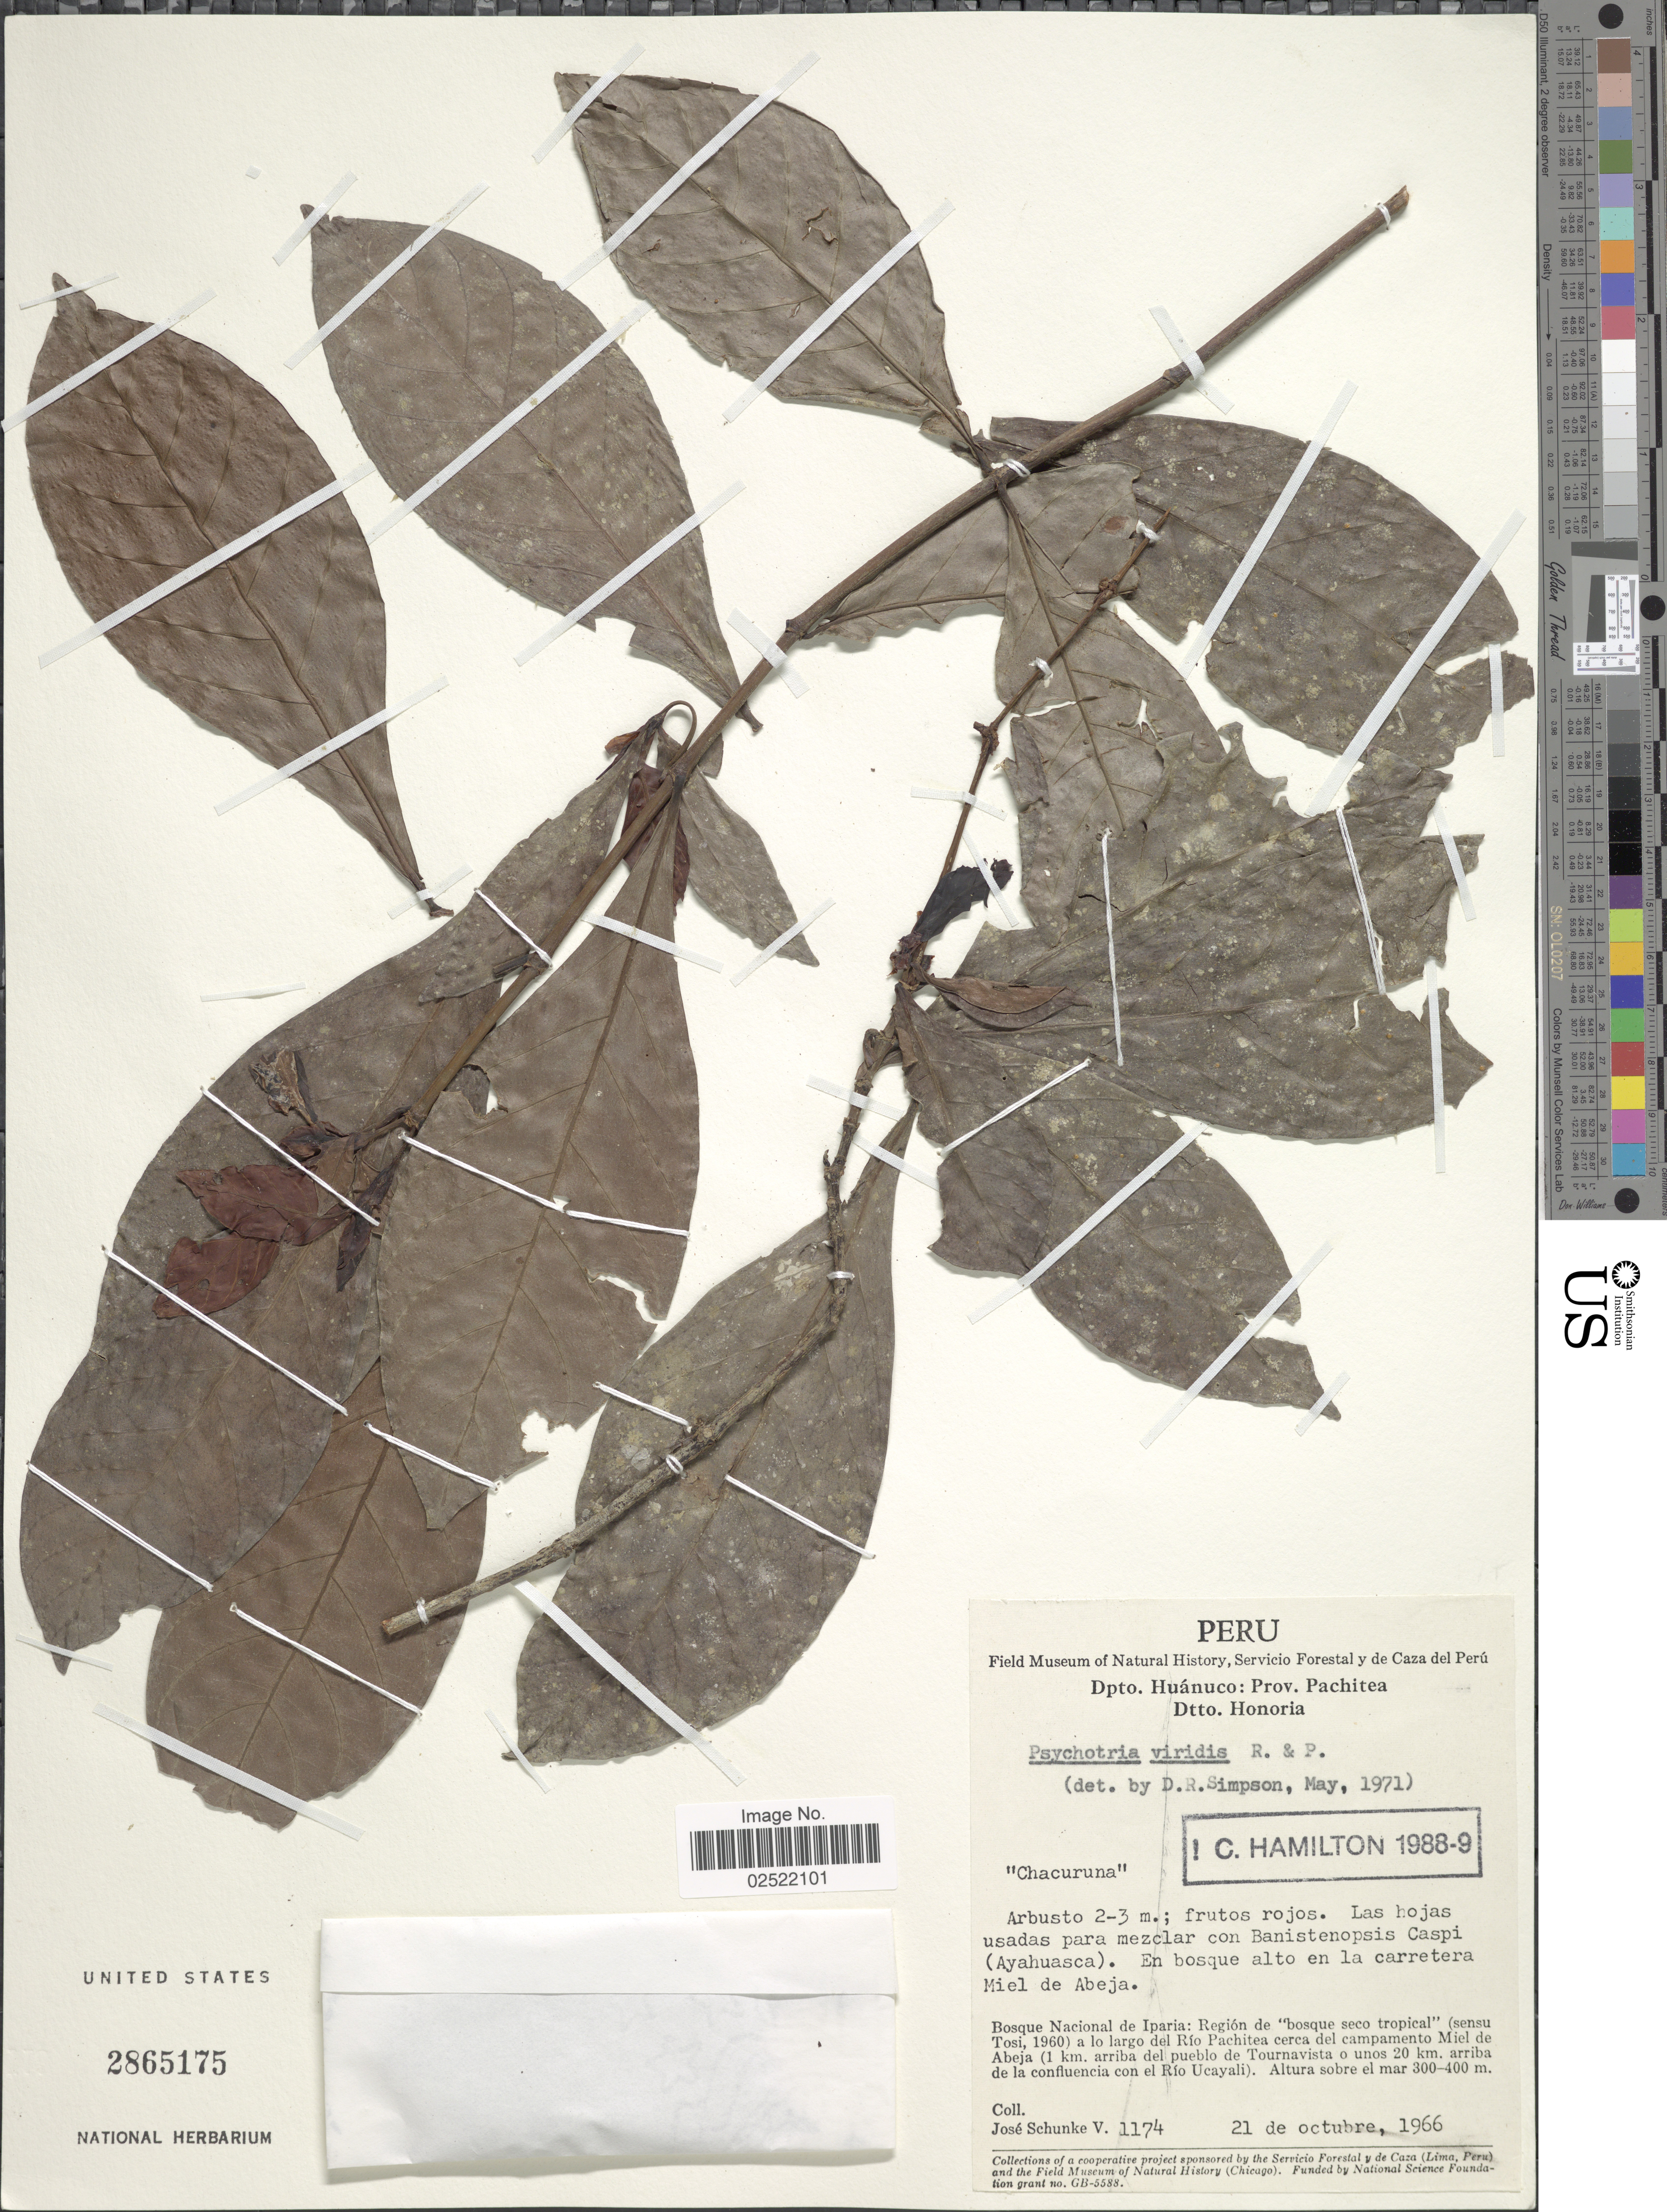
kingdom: Plantae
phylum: Tracheophyta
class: Magnoliopsida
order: Gentianales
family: Rubiaceae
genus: Psychotria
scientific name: Psychotria viridis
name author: Ruiz & Pav.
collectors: J. Schunke Vigo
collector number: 1174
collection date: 1966-10-21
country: Peru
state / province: Huánuco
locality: Prov. Pachitea. Dtto. Honoria. Bosque Nacional de Iparia: Region de "bosque seco tropical" a lo largo del Rio Pachitea cerca del campamento Miel de Abeja (1 km. arriba del pueblo de Tournavista o unos 20 km. arriba de la confluencia con el Rio Ucayali)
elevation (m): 300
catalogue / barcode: US 2865175